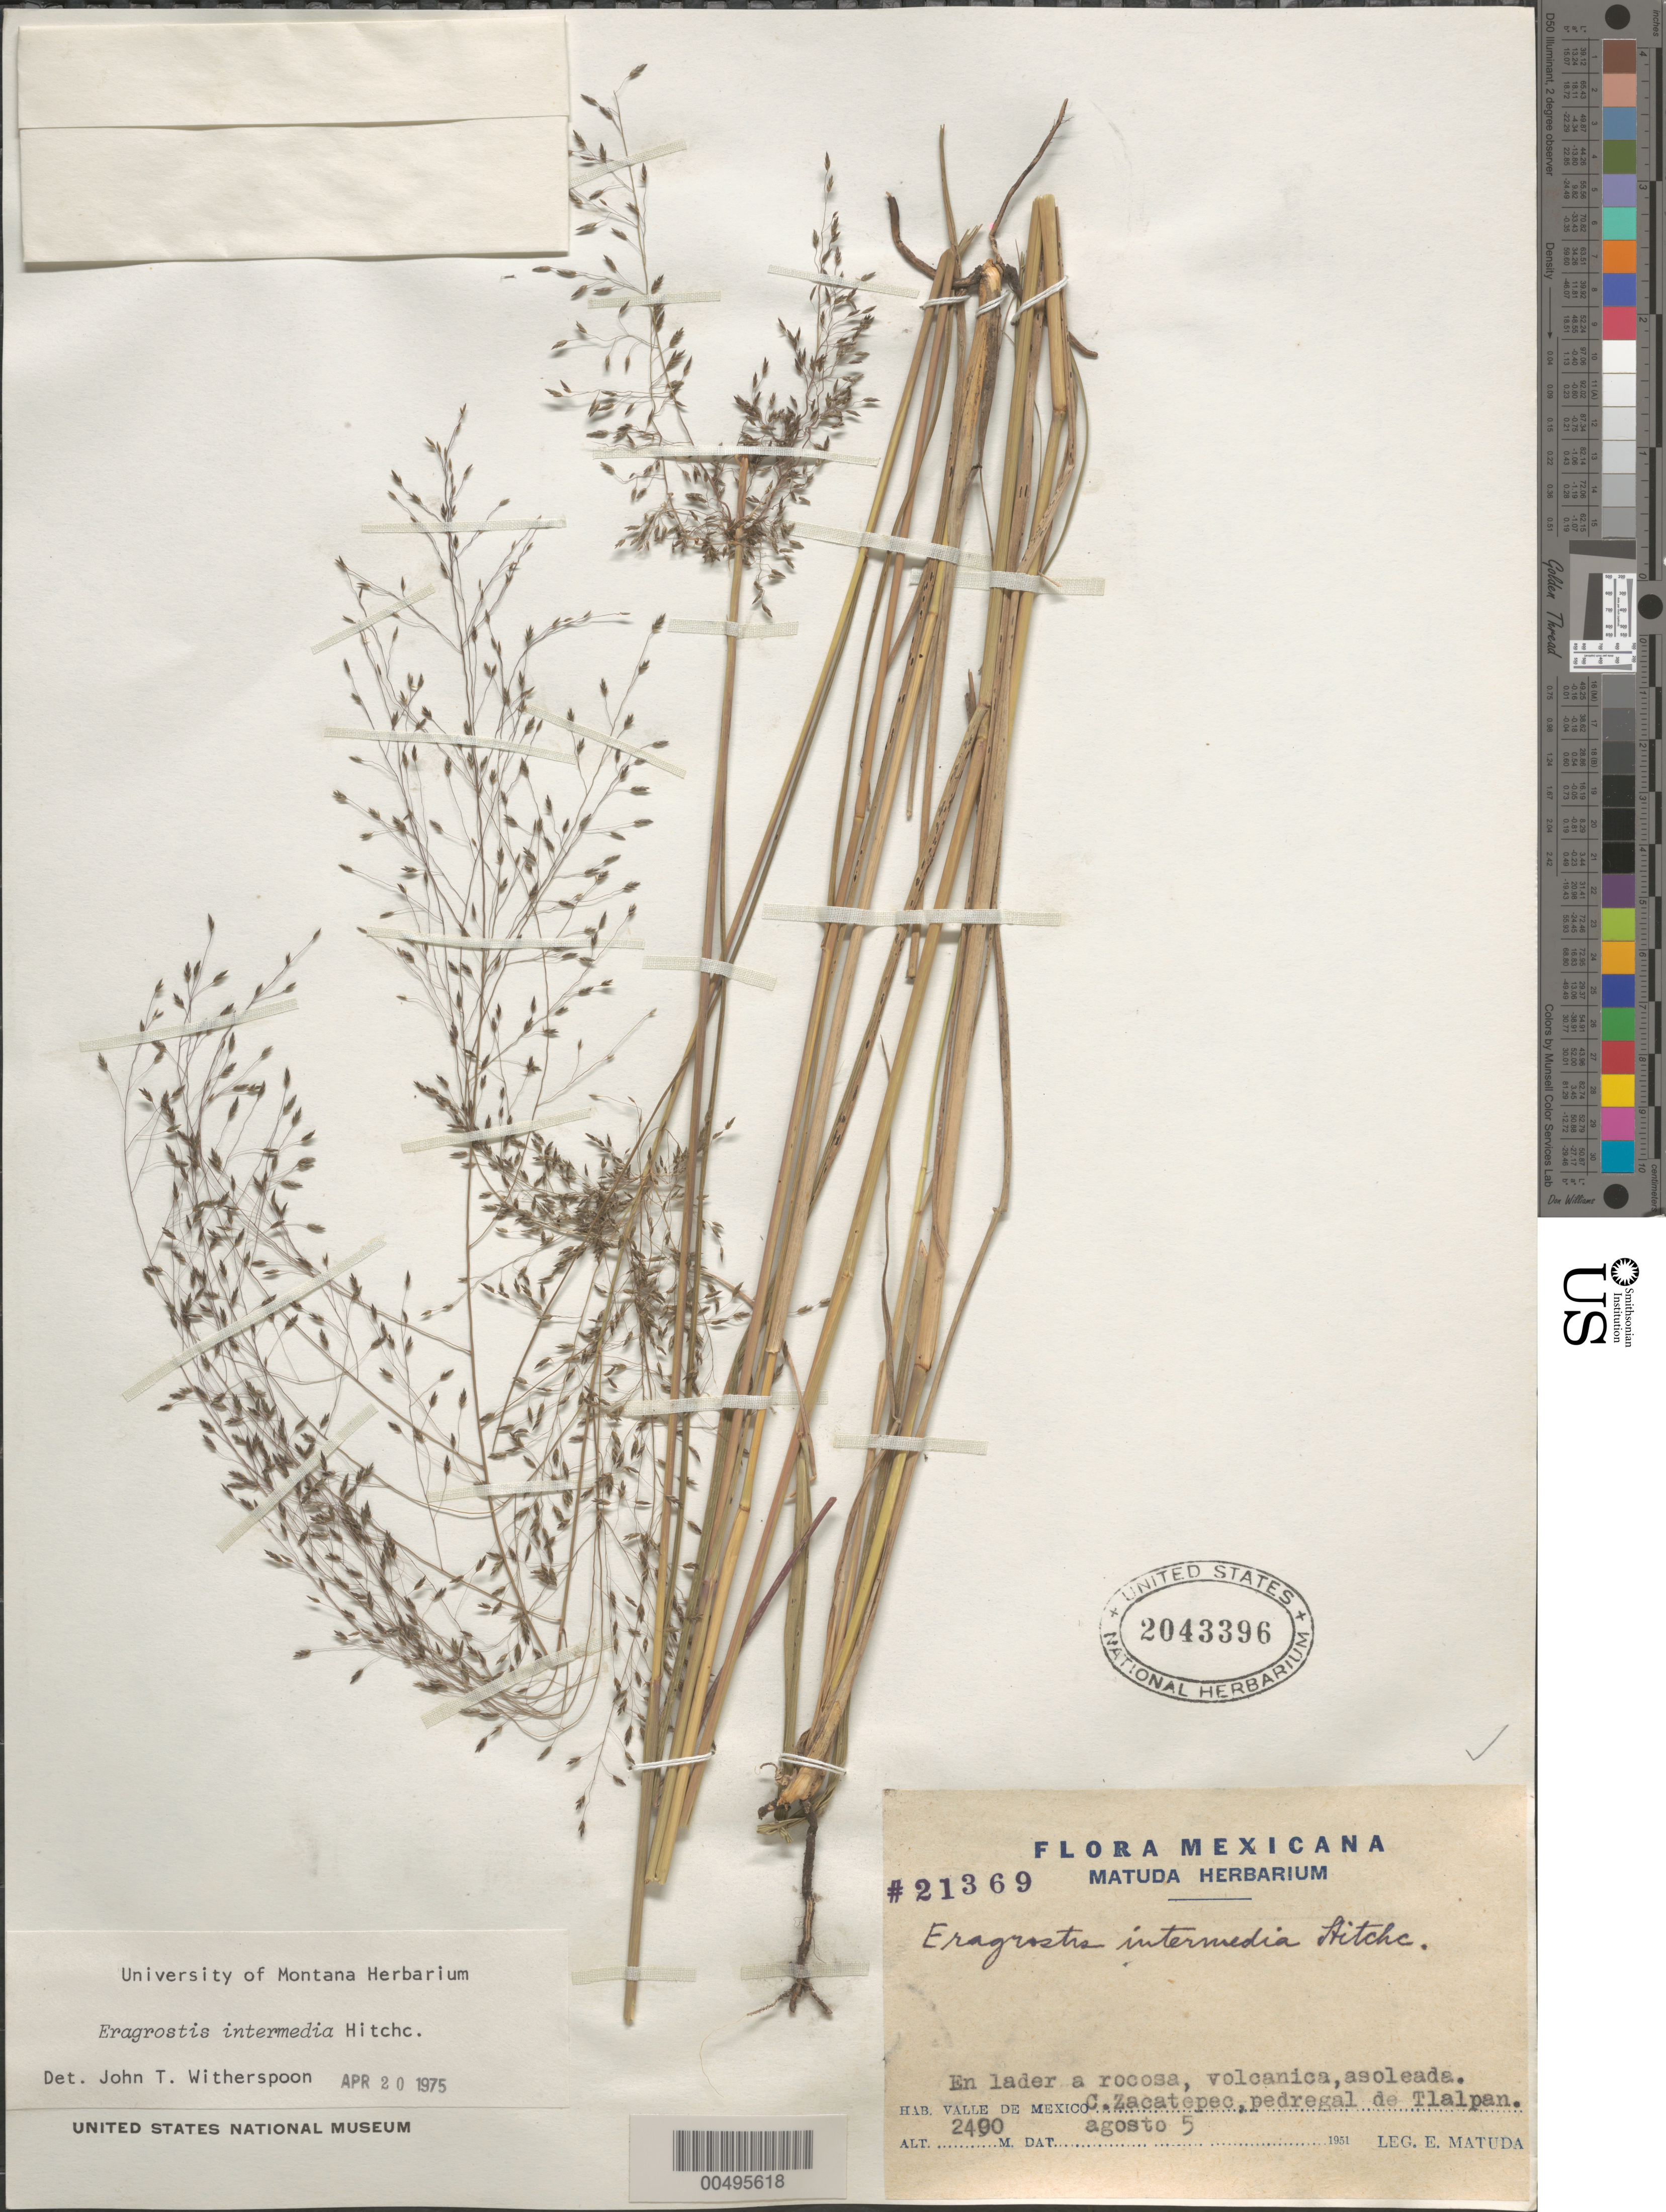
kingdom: Plantae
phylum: Tracheophyta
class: Liliopsida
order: Poales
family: Poaceae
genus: Eragrostis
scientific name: Eragrostis intermedia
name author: Hitchc.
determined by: Witherspoon, John T.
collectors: E. Matuda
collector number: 21369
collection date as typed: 5 Aug 1951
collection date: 1951-08-05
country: Mexico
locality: C. Zacatepec, pedregal de Tlalpan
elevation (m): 2490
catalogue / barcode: US 2043396